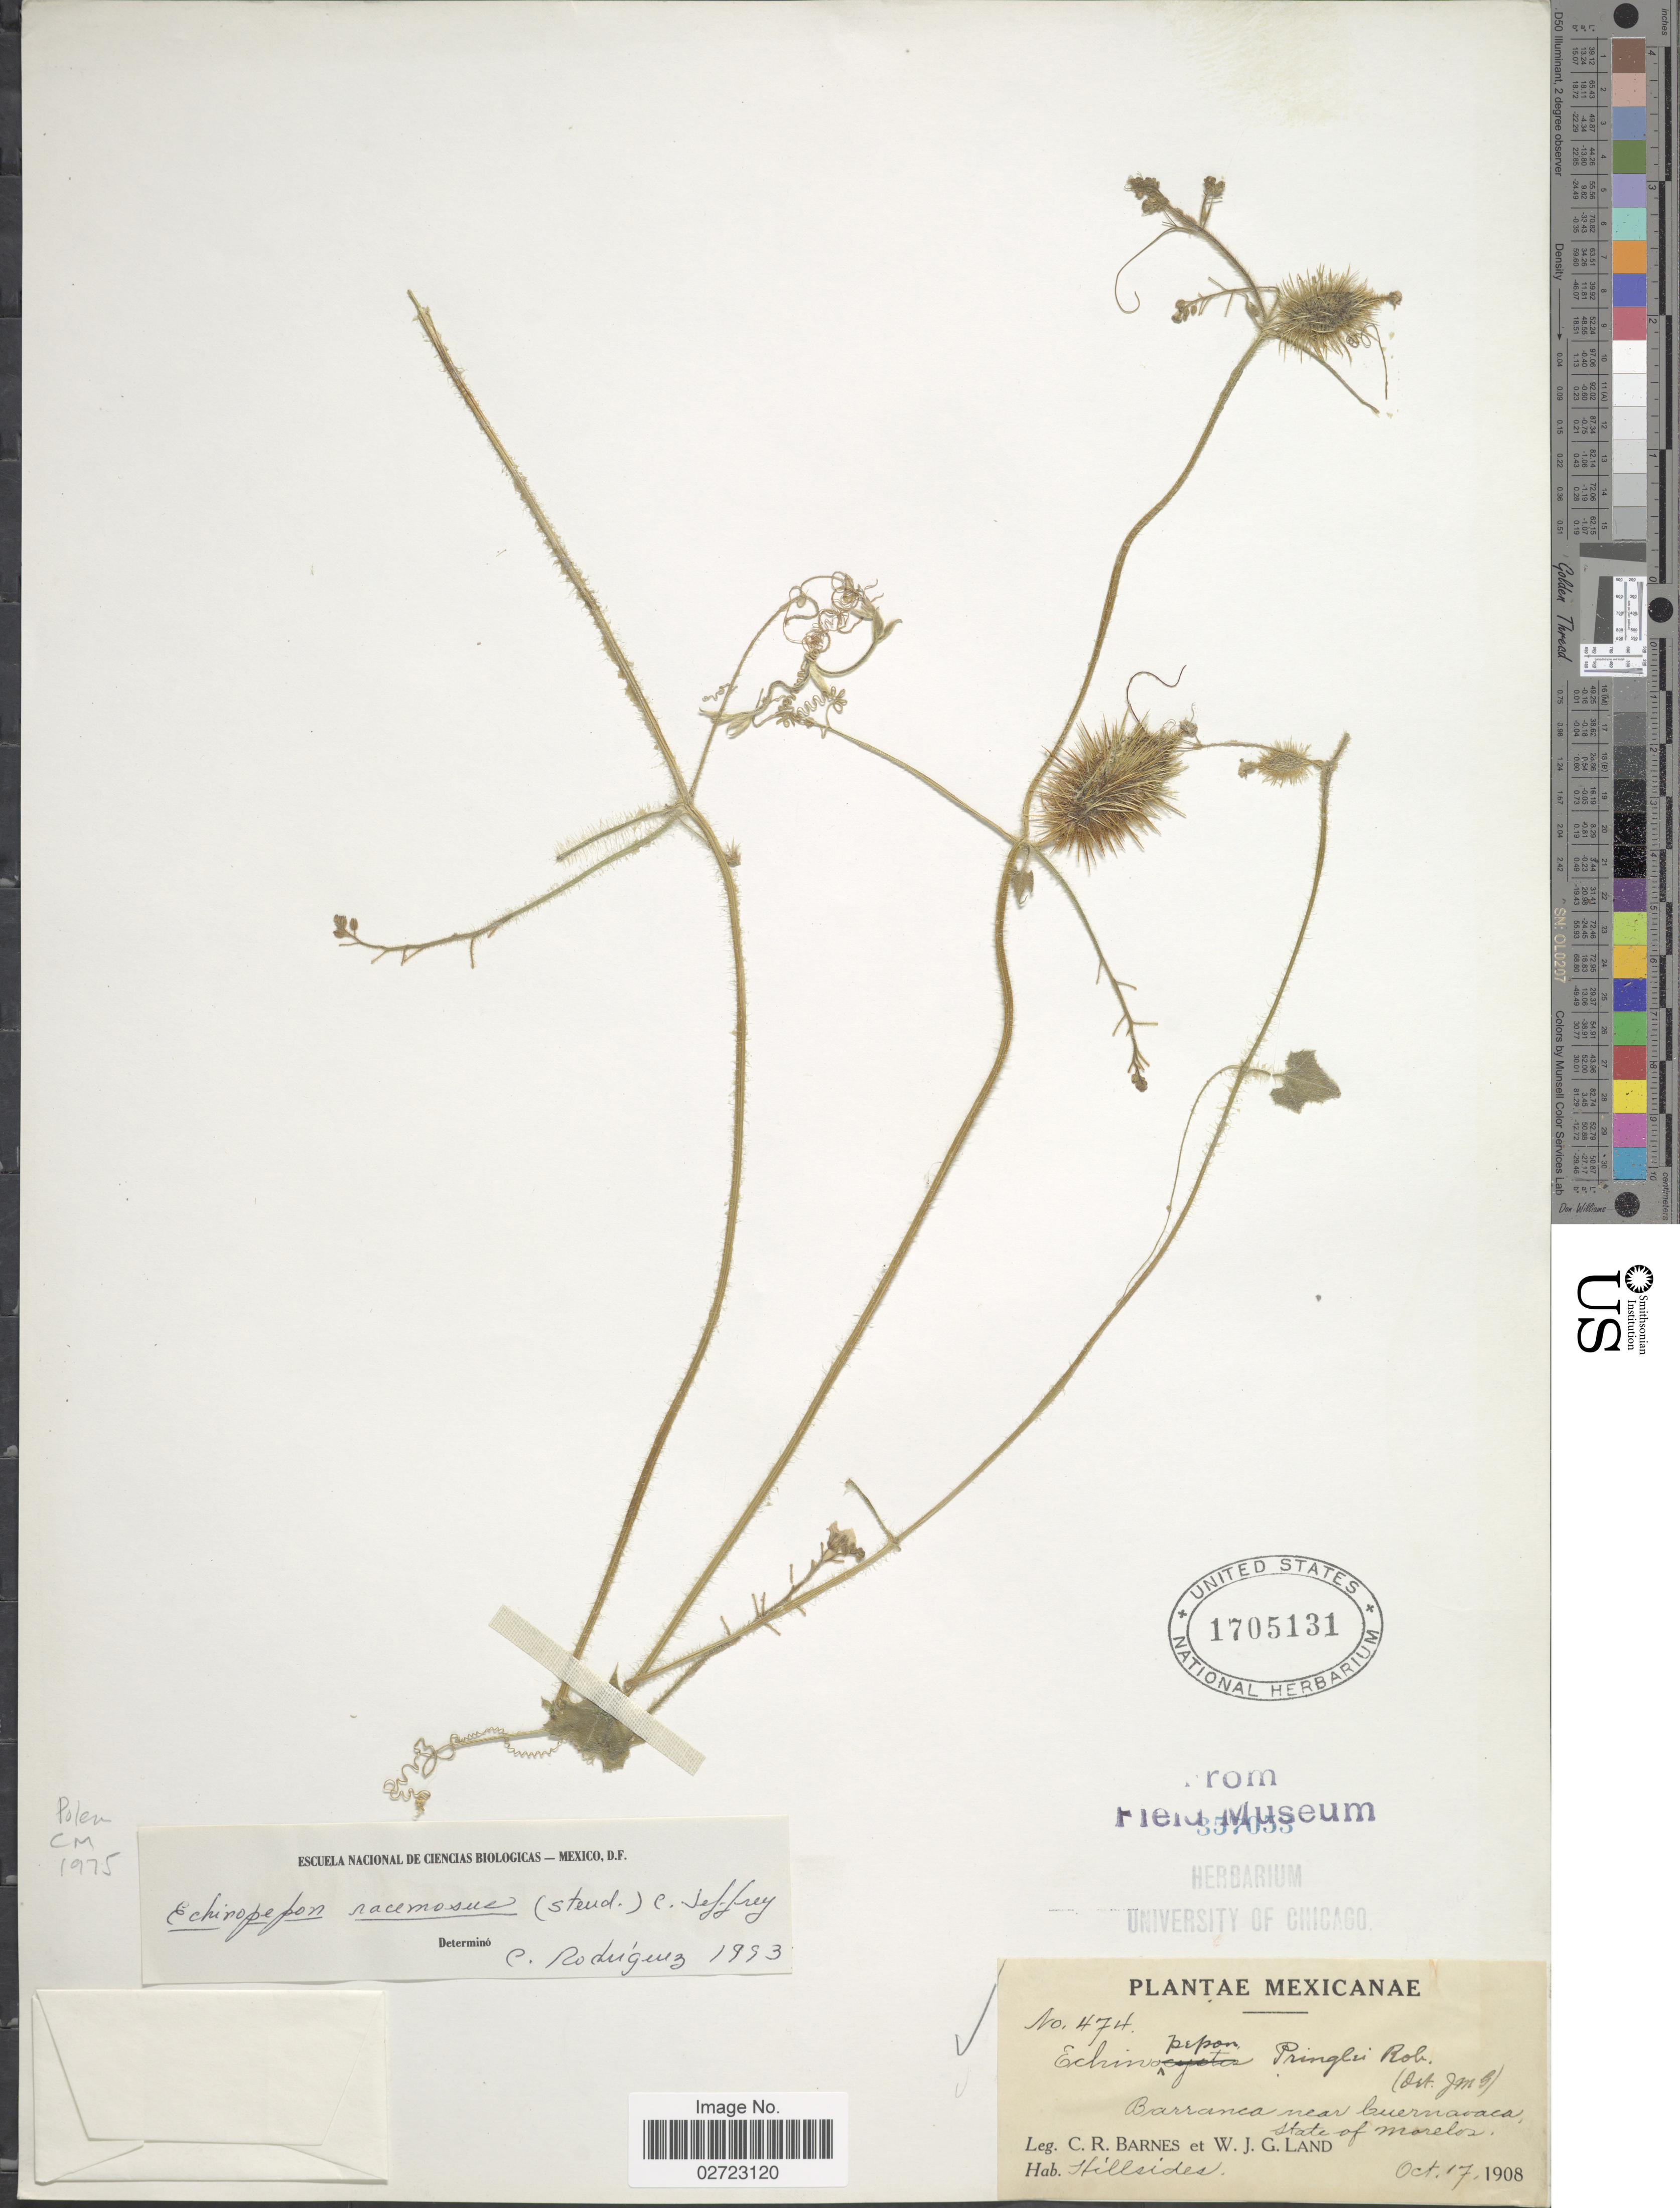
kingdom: Plantae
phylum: Tracheophyta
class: Magnoliopsida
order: Cucurbitales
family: Cucurbitaceae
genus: Echinopepon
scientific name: Echinopepon racemosus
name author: (Steud.) C. Jeffrey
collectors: C. R. Barnes & W. J. G. Land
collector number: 474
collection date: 1908-10-17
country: Mexico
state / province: Morelos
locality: Barranca near Cuernavaca, hillsides.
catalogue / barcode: US 1705131